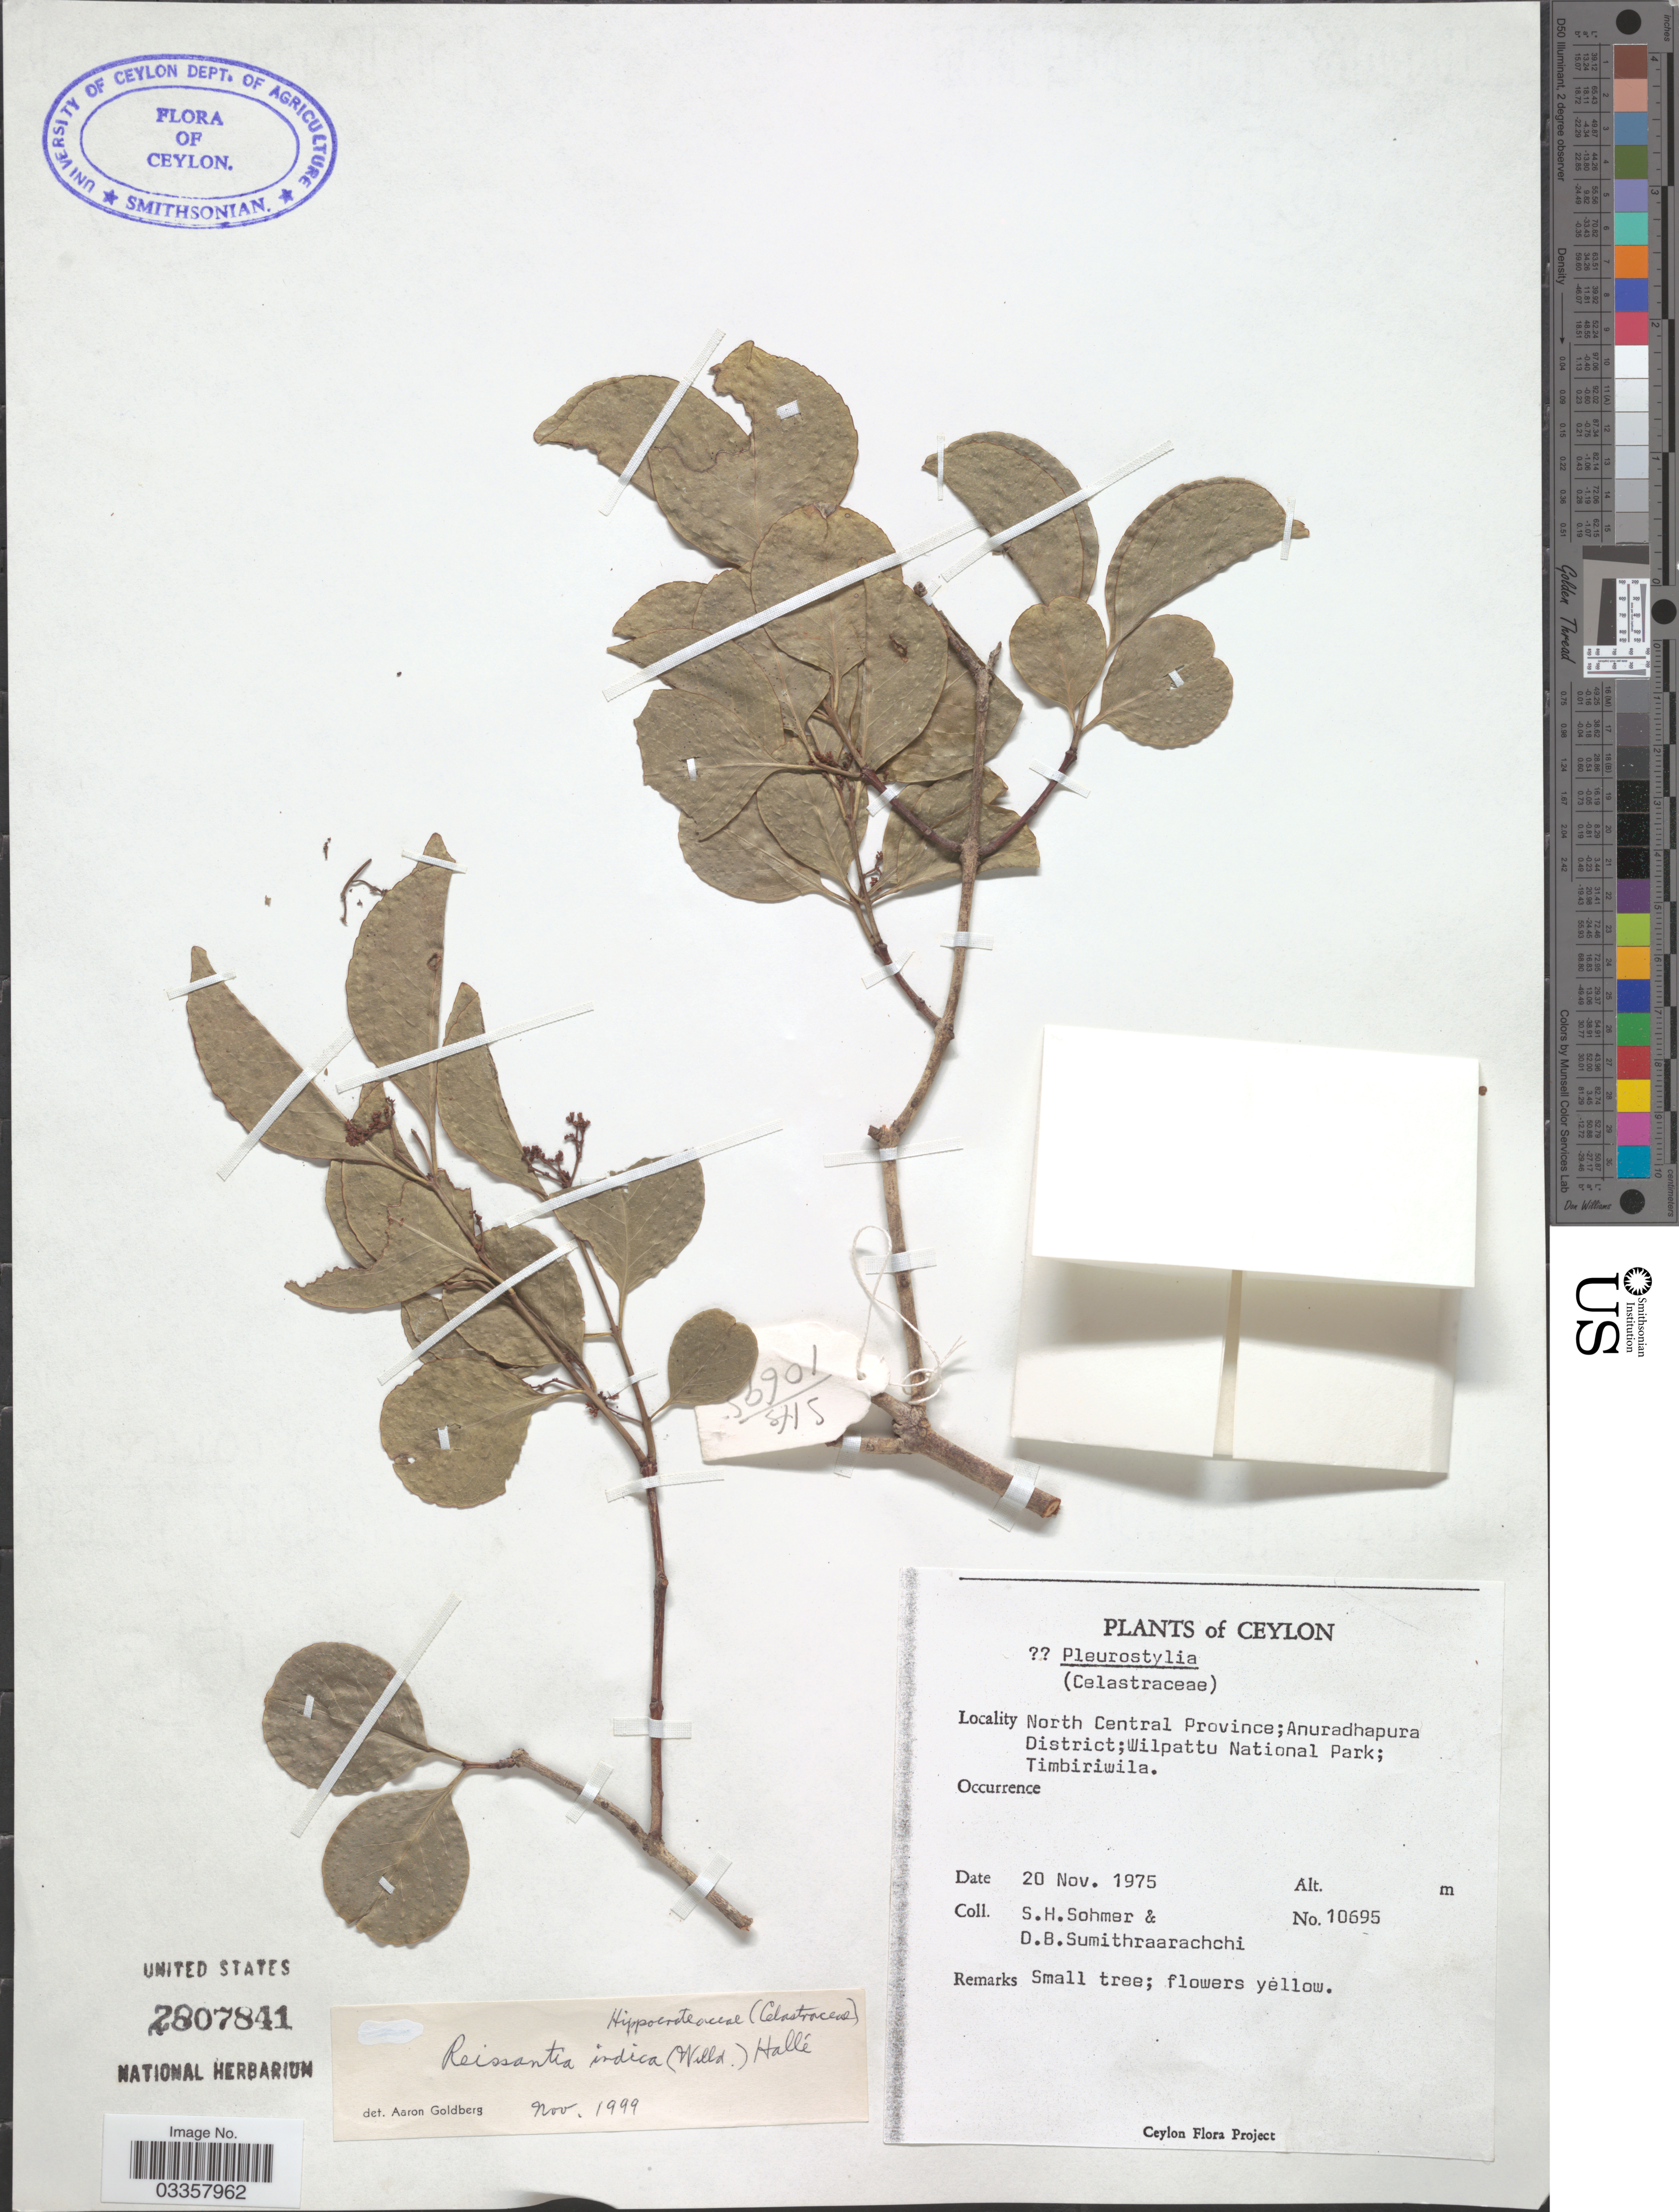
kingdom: Plantae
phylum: Tracheophyta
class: Magnoliopsida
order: Celastrales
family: Celastraceae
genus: Reissantia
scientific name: Reissantia indica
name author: (Willd.) N. Hallé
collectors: S. H. Sohmer & D. B. Sumithraarachchi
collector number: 10695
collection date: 1975-11-20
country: Sri Lanka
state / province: North Central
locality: Ceylon. Anuradhapura District; Wilpattu National Park; Timbiriwila.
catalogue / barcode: US 2807841